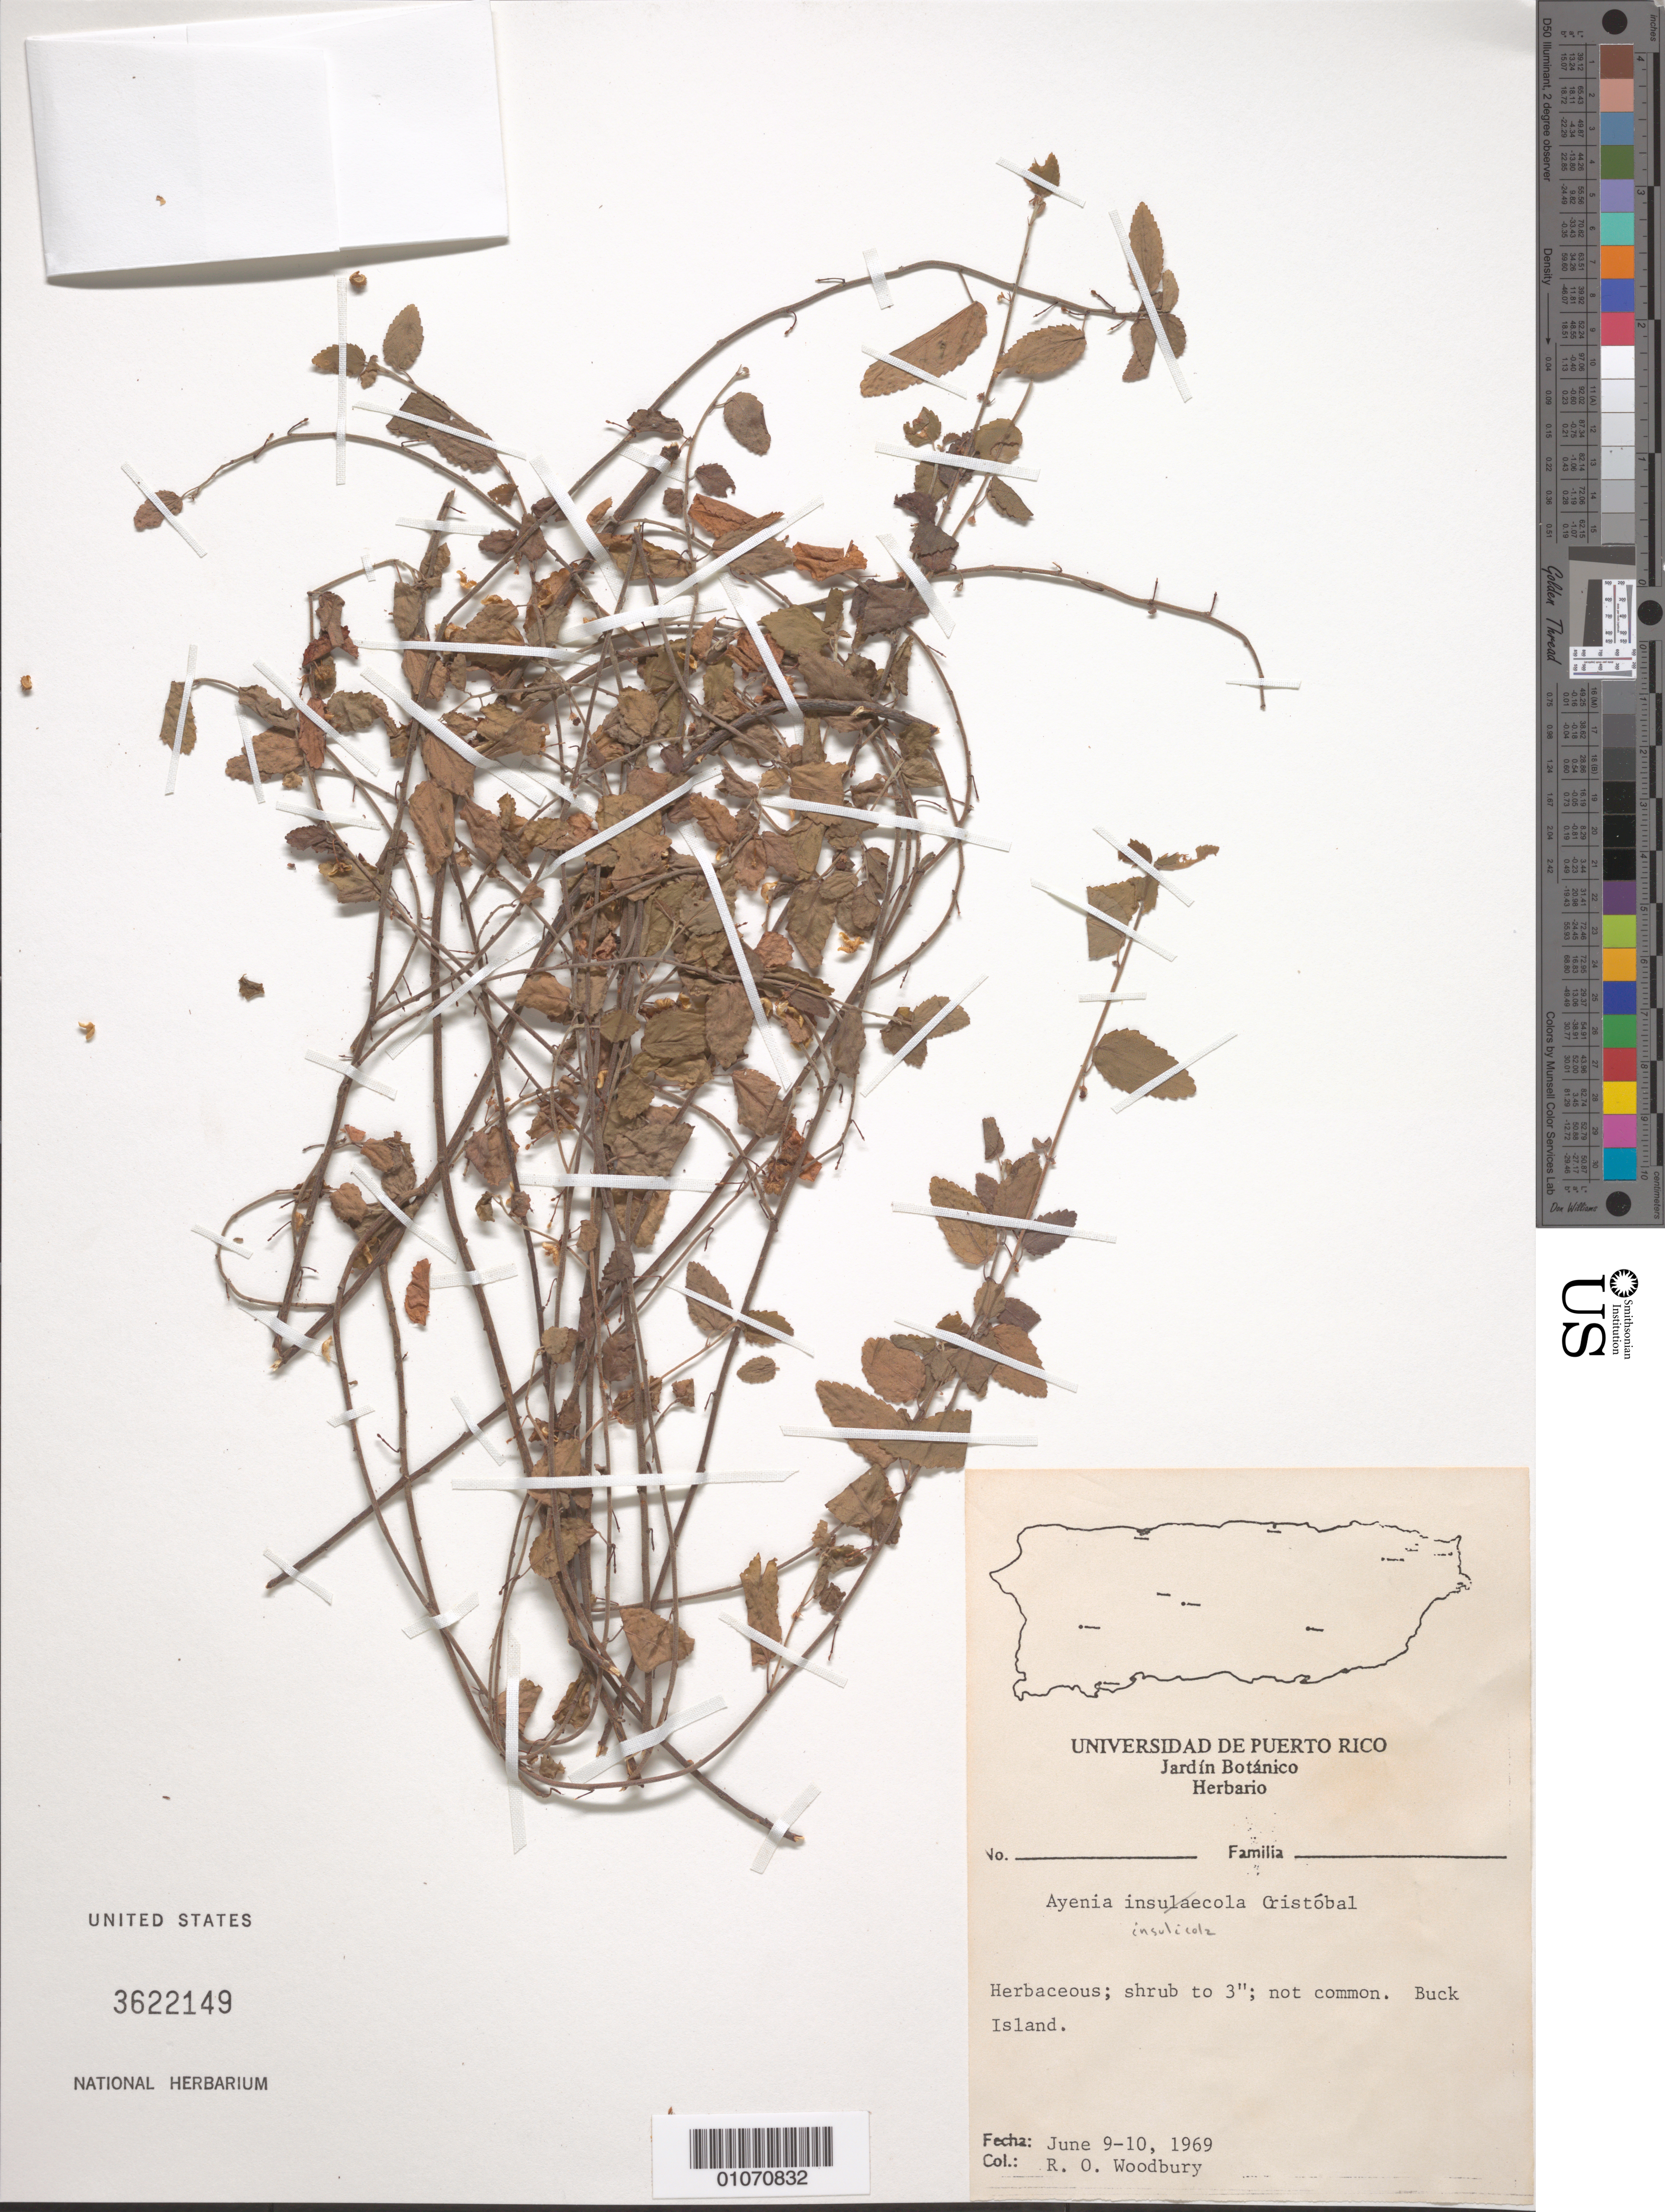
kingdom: Plantae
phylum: Tracheophyta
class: Magnoliopsida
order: Malvales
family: Malvaceae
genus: Ayenia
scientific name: Ayenia insulicola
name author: Cristóbal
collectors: R. O. Woodbury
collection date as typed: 09 Jun 1969 to 10 Jun 1969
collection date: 1969-06-09/1969-06-10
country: Puerto Rico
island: Buck I.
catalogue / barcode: US 3622149